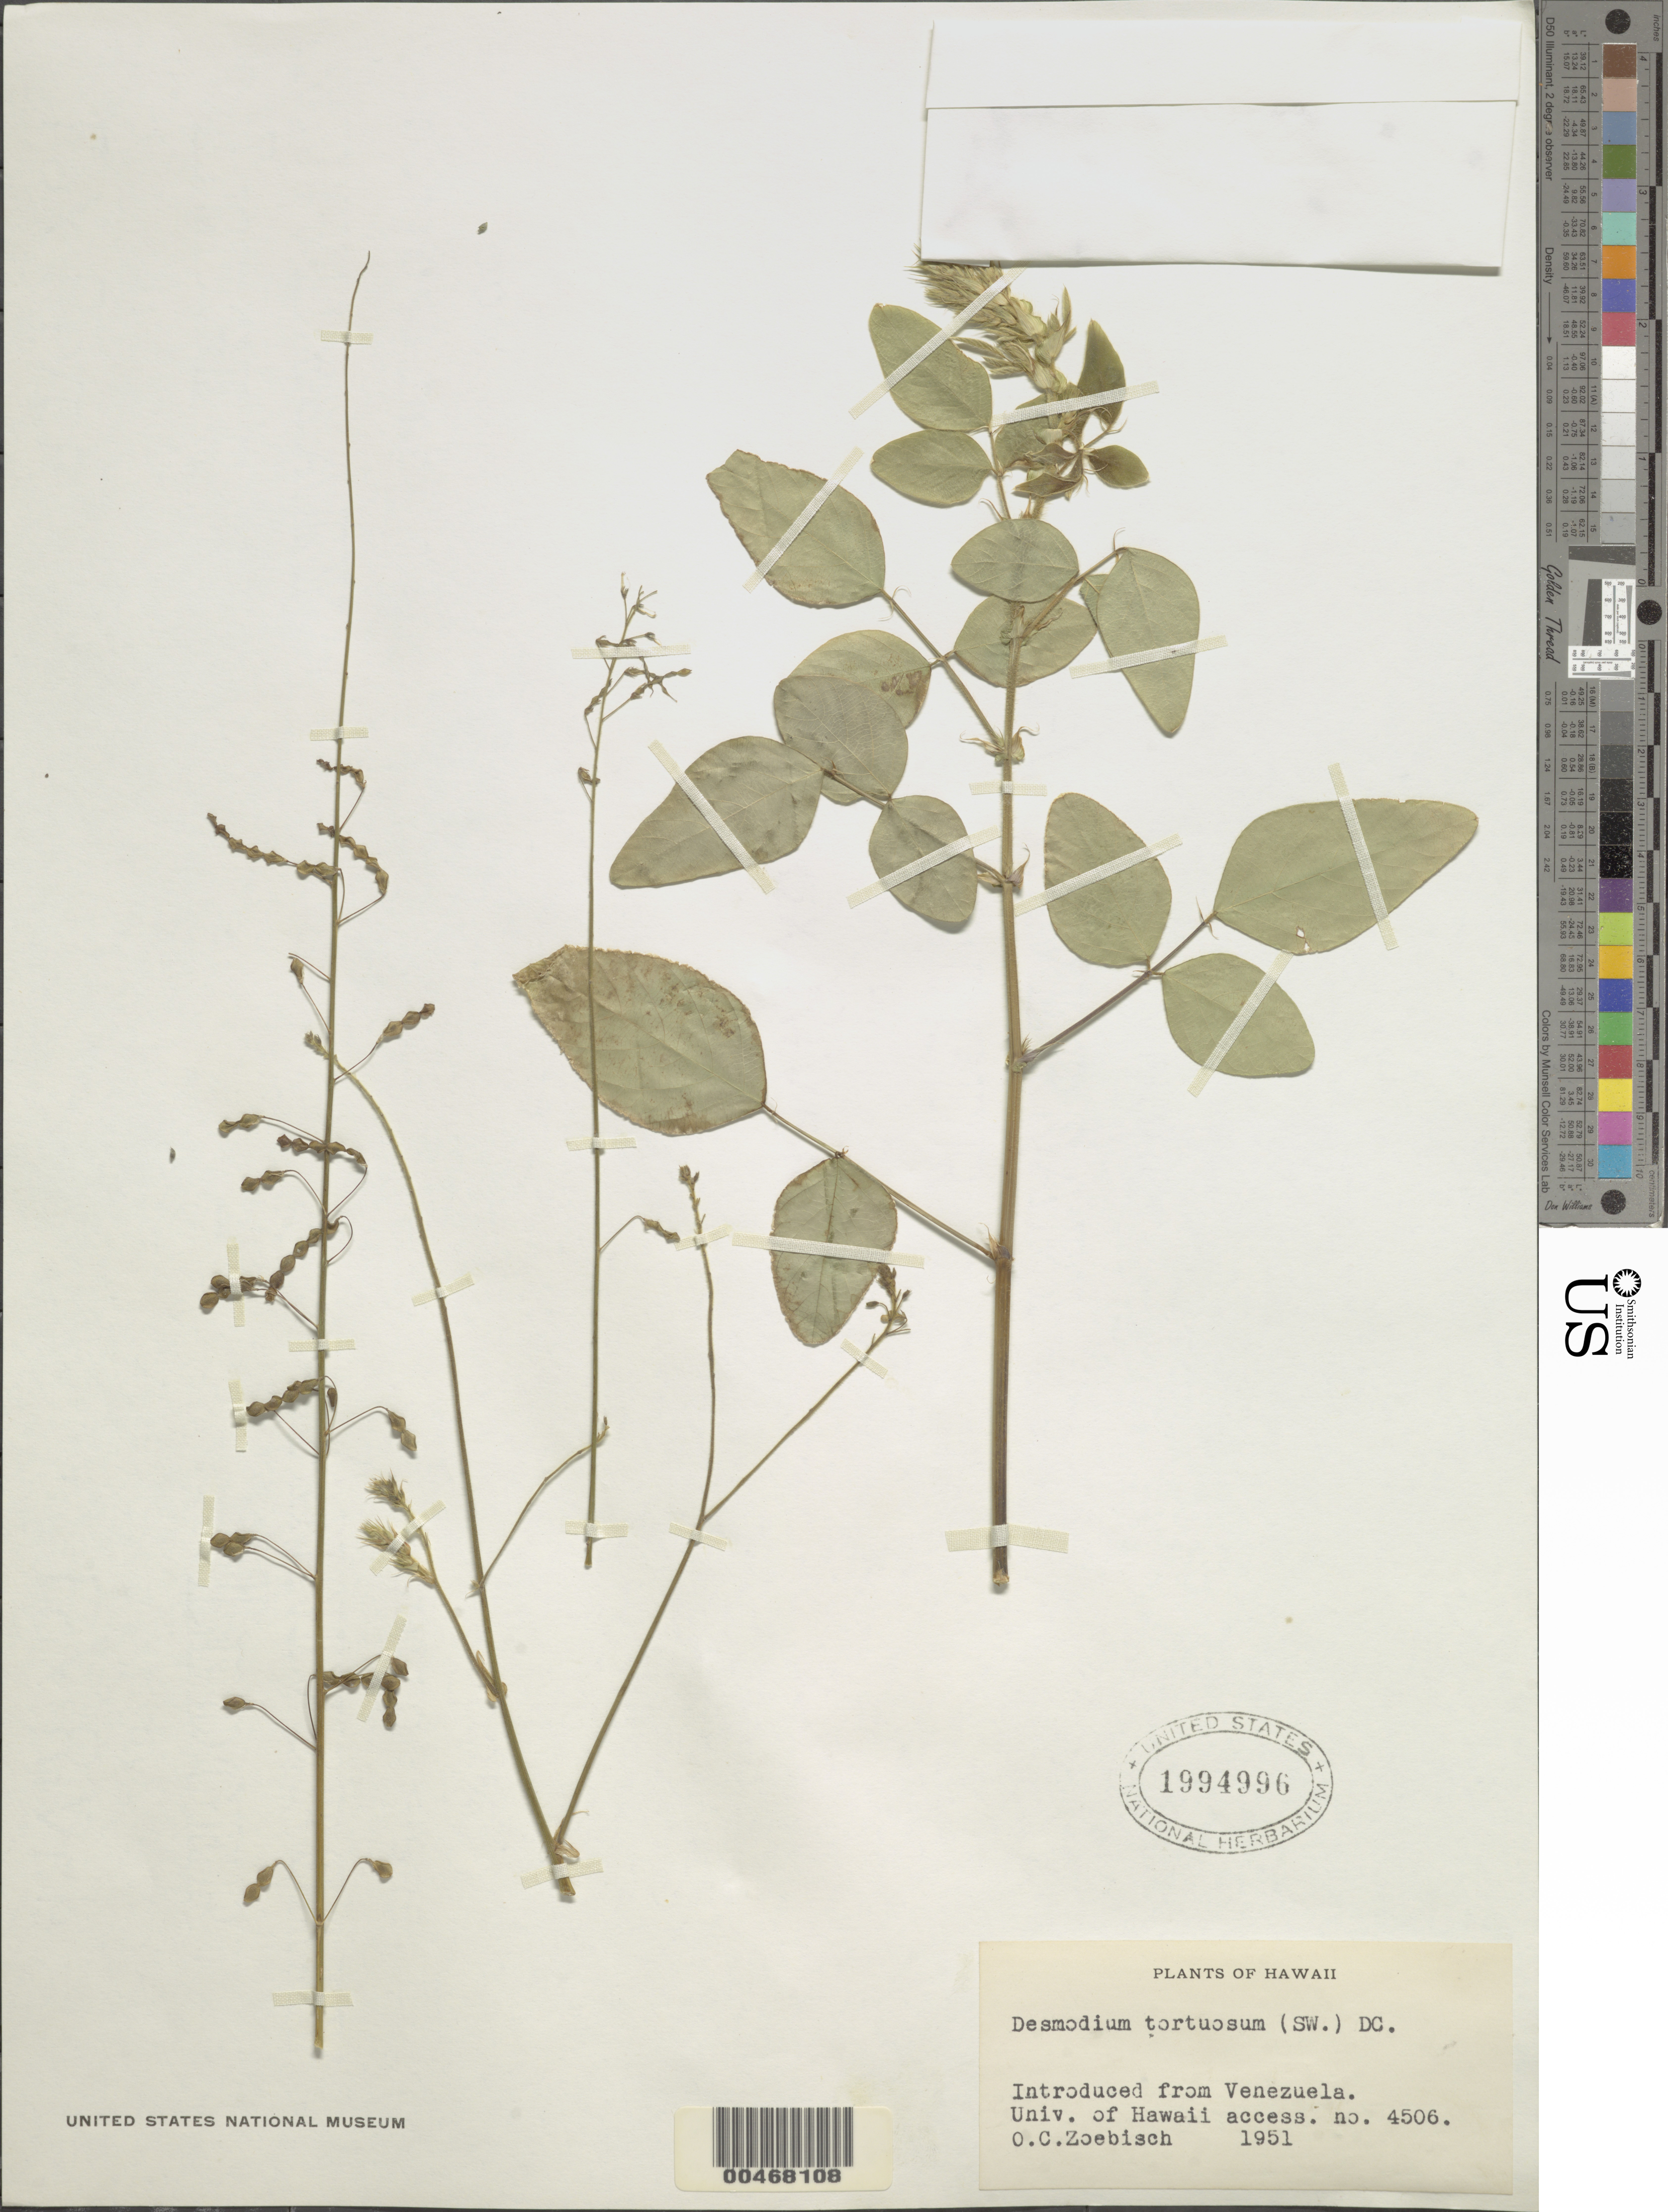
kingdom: Plantae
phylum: Tracheophyta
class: Magnoliopsida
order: Fabales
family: Fabaceae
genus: Desmodium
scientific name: Desmodium tortuosum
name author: (Sw.) DC.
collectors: O. Zoebisch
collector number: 4506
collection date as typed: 1951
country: United States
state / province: Hawaii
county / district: Hawaii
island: Hawaii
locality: Introduced from Venezuela. Univ. of Hawaii access. no. 4506.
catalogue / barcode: US 1994996